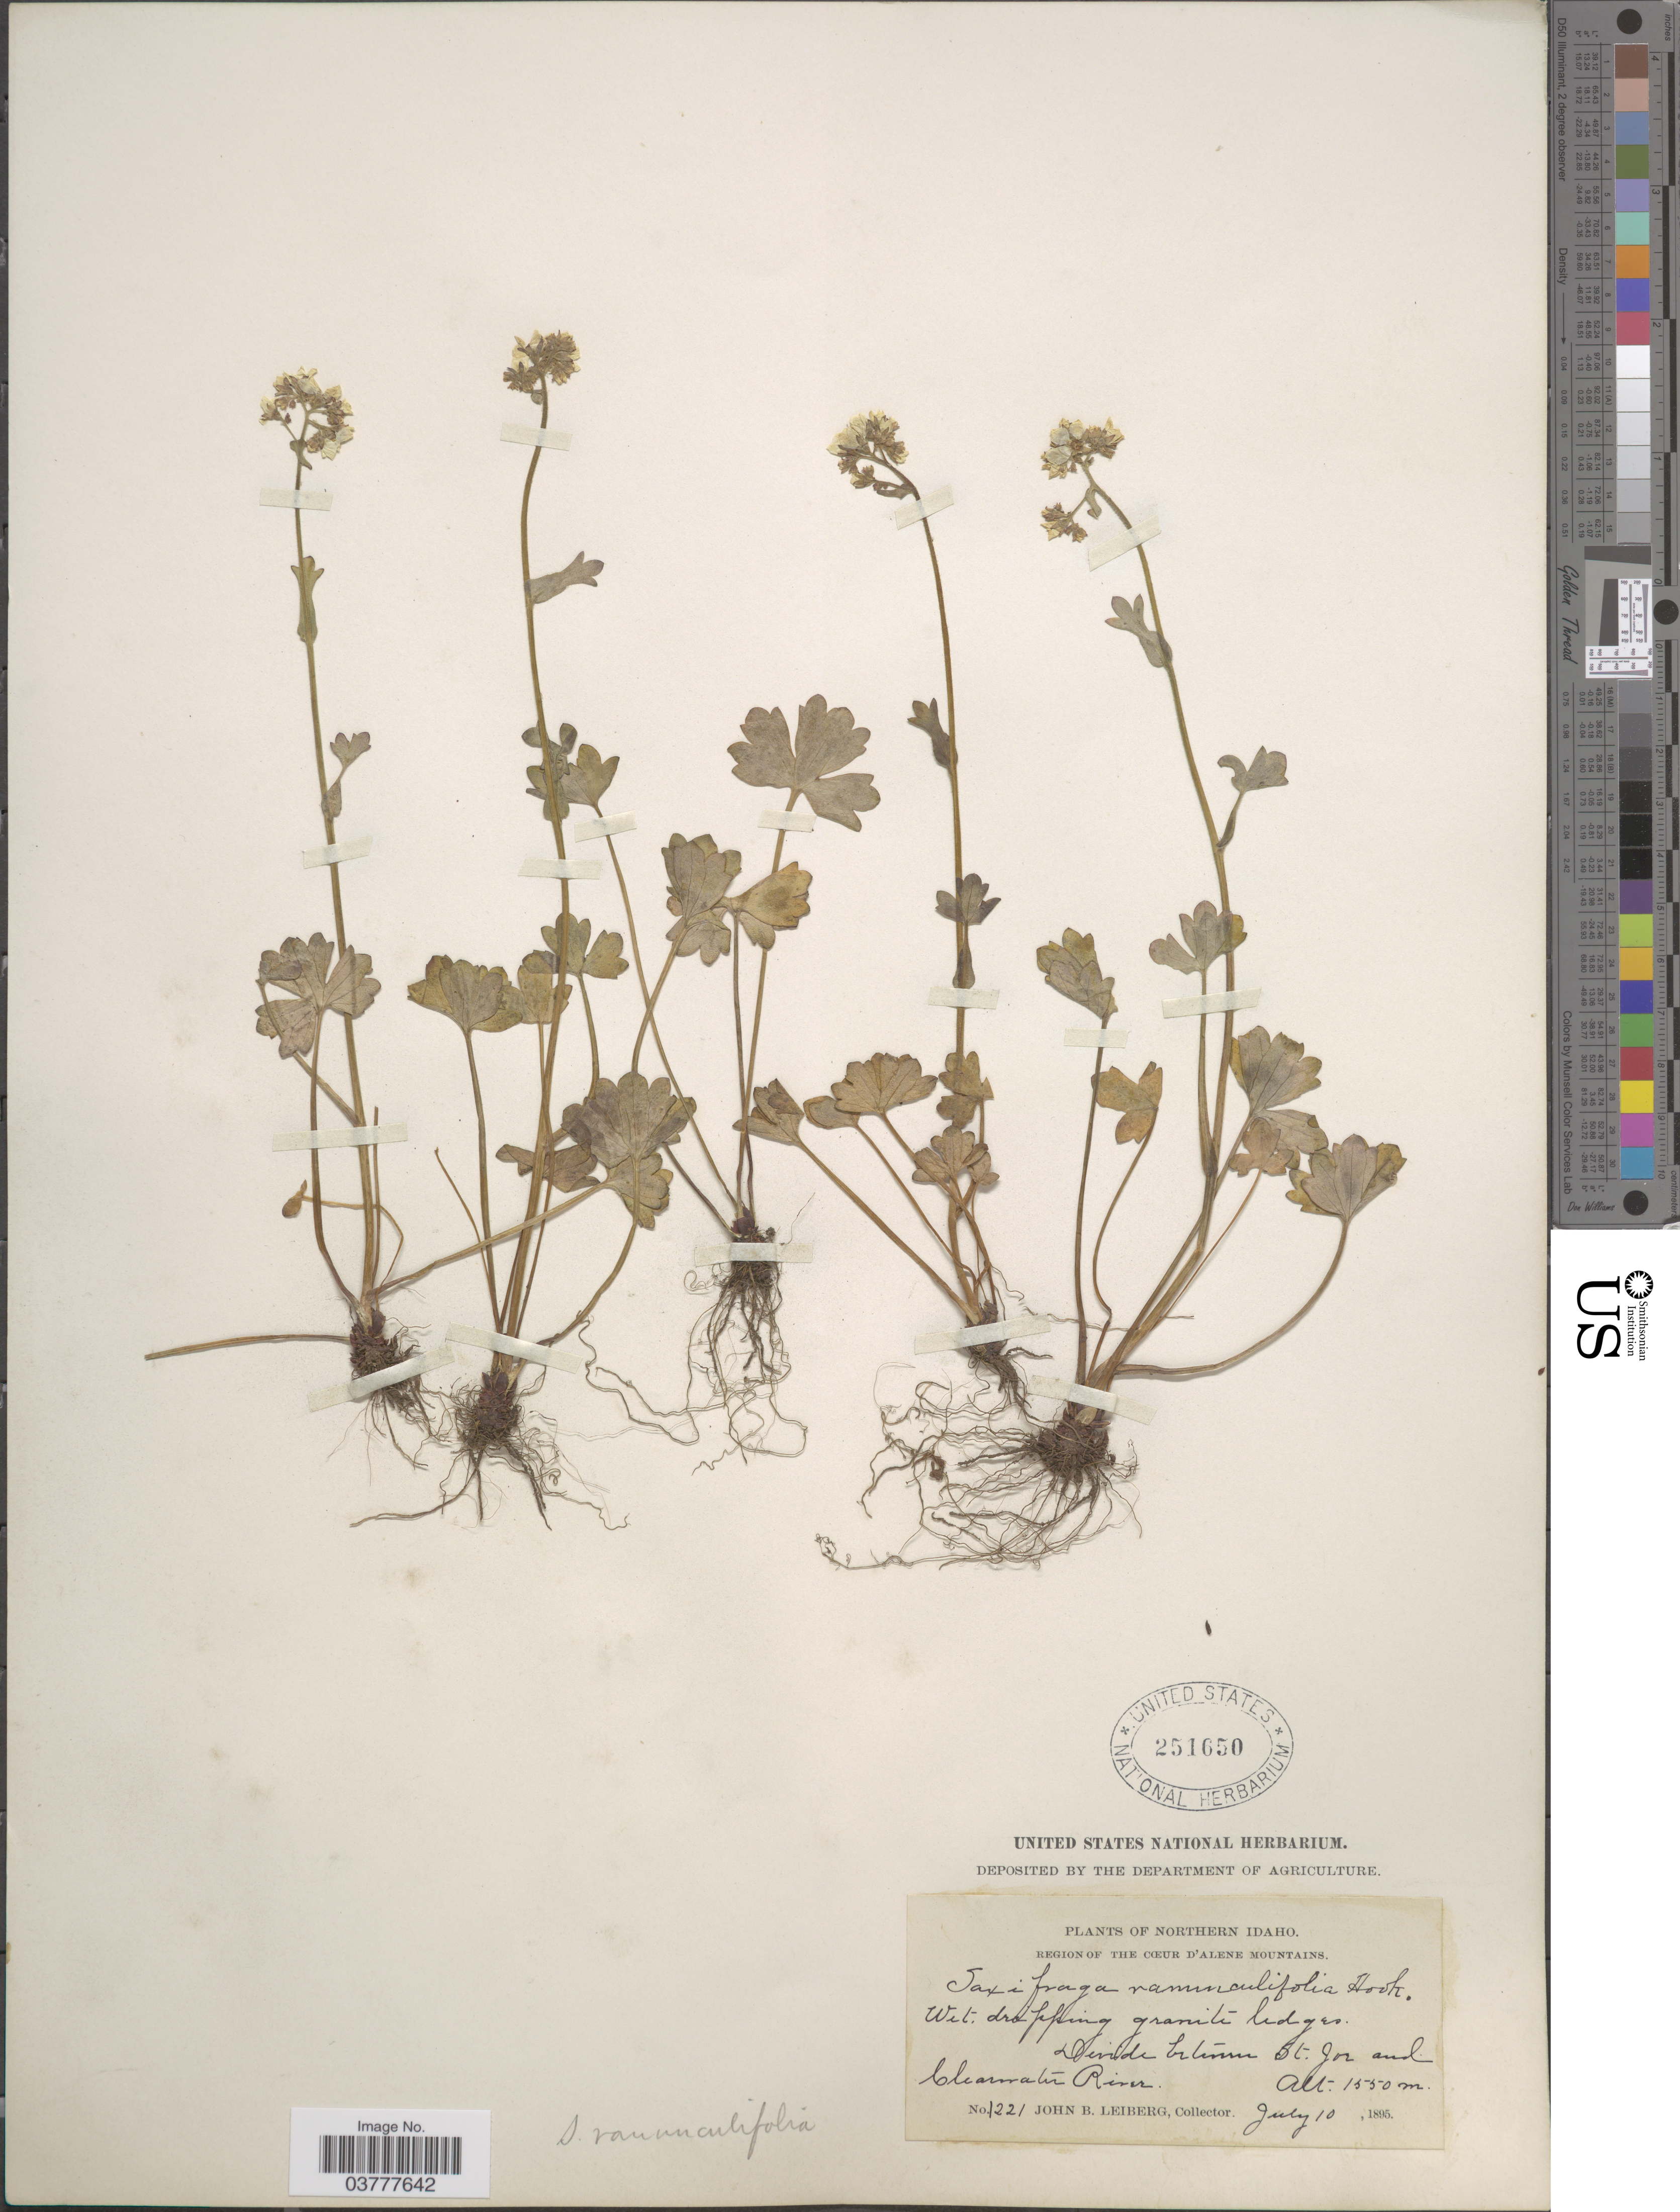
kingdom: Plantae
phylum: Tracheophyta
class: Magnoliopsida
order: Saxifragales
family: Saxifragaceae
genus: Hemieva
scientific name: Hemieva ranunculifolia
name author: (Hook.) Raf.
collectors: J. B. Leiberg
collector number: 1221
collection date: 1895-07-10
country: United States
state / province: Idaho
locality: Northern Idaho. Region of the Cœur d'Alene Mountains. Divide between St. Joe and Clearwater River.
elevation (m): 1550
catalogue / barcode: US 251650